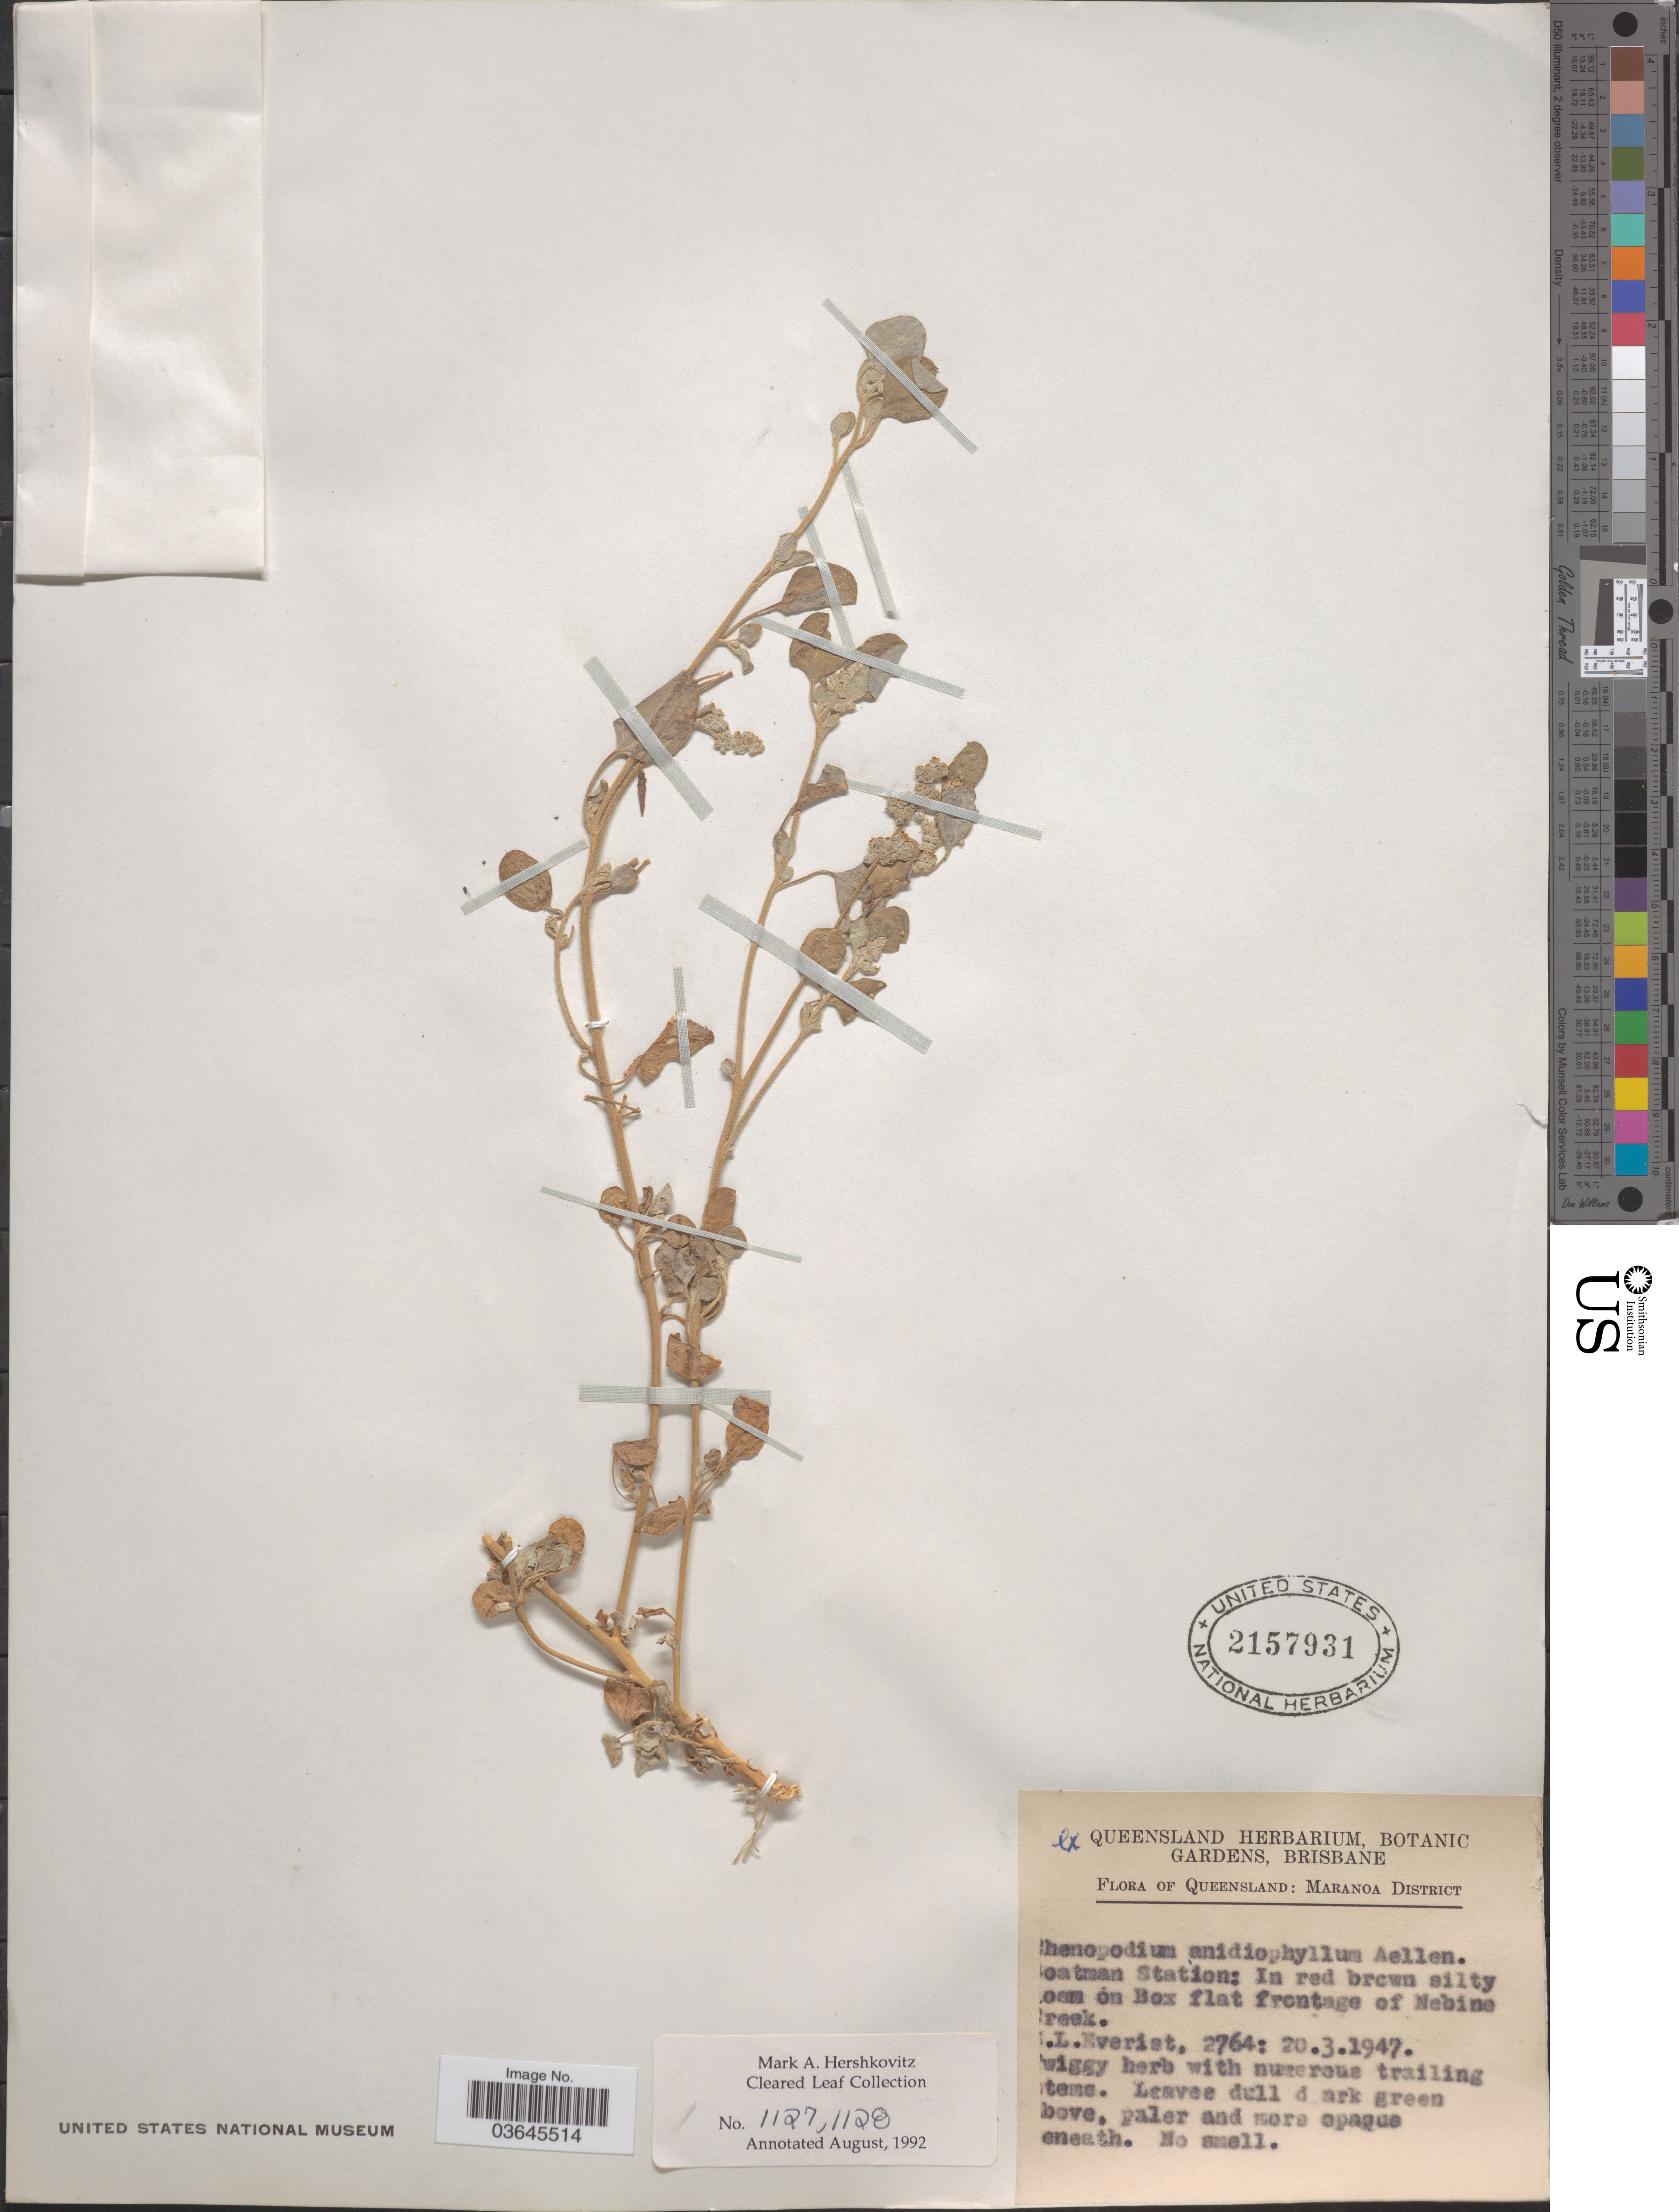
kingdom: Plantae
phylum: Tracheophyta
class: Magnoliopsida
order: Caryophyllales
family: Amaranthaceae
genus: Chenopodium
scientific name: Chenopodium anidiophyllum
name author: Aellen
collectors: S. Everist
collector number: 2764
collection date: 1947-03-20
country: Australia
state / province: Queensland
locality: Maranoa District. Boatman Station: In red brown silty loam on Box flat frontage of Nebine Creek.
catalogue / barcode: US 2157931